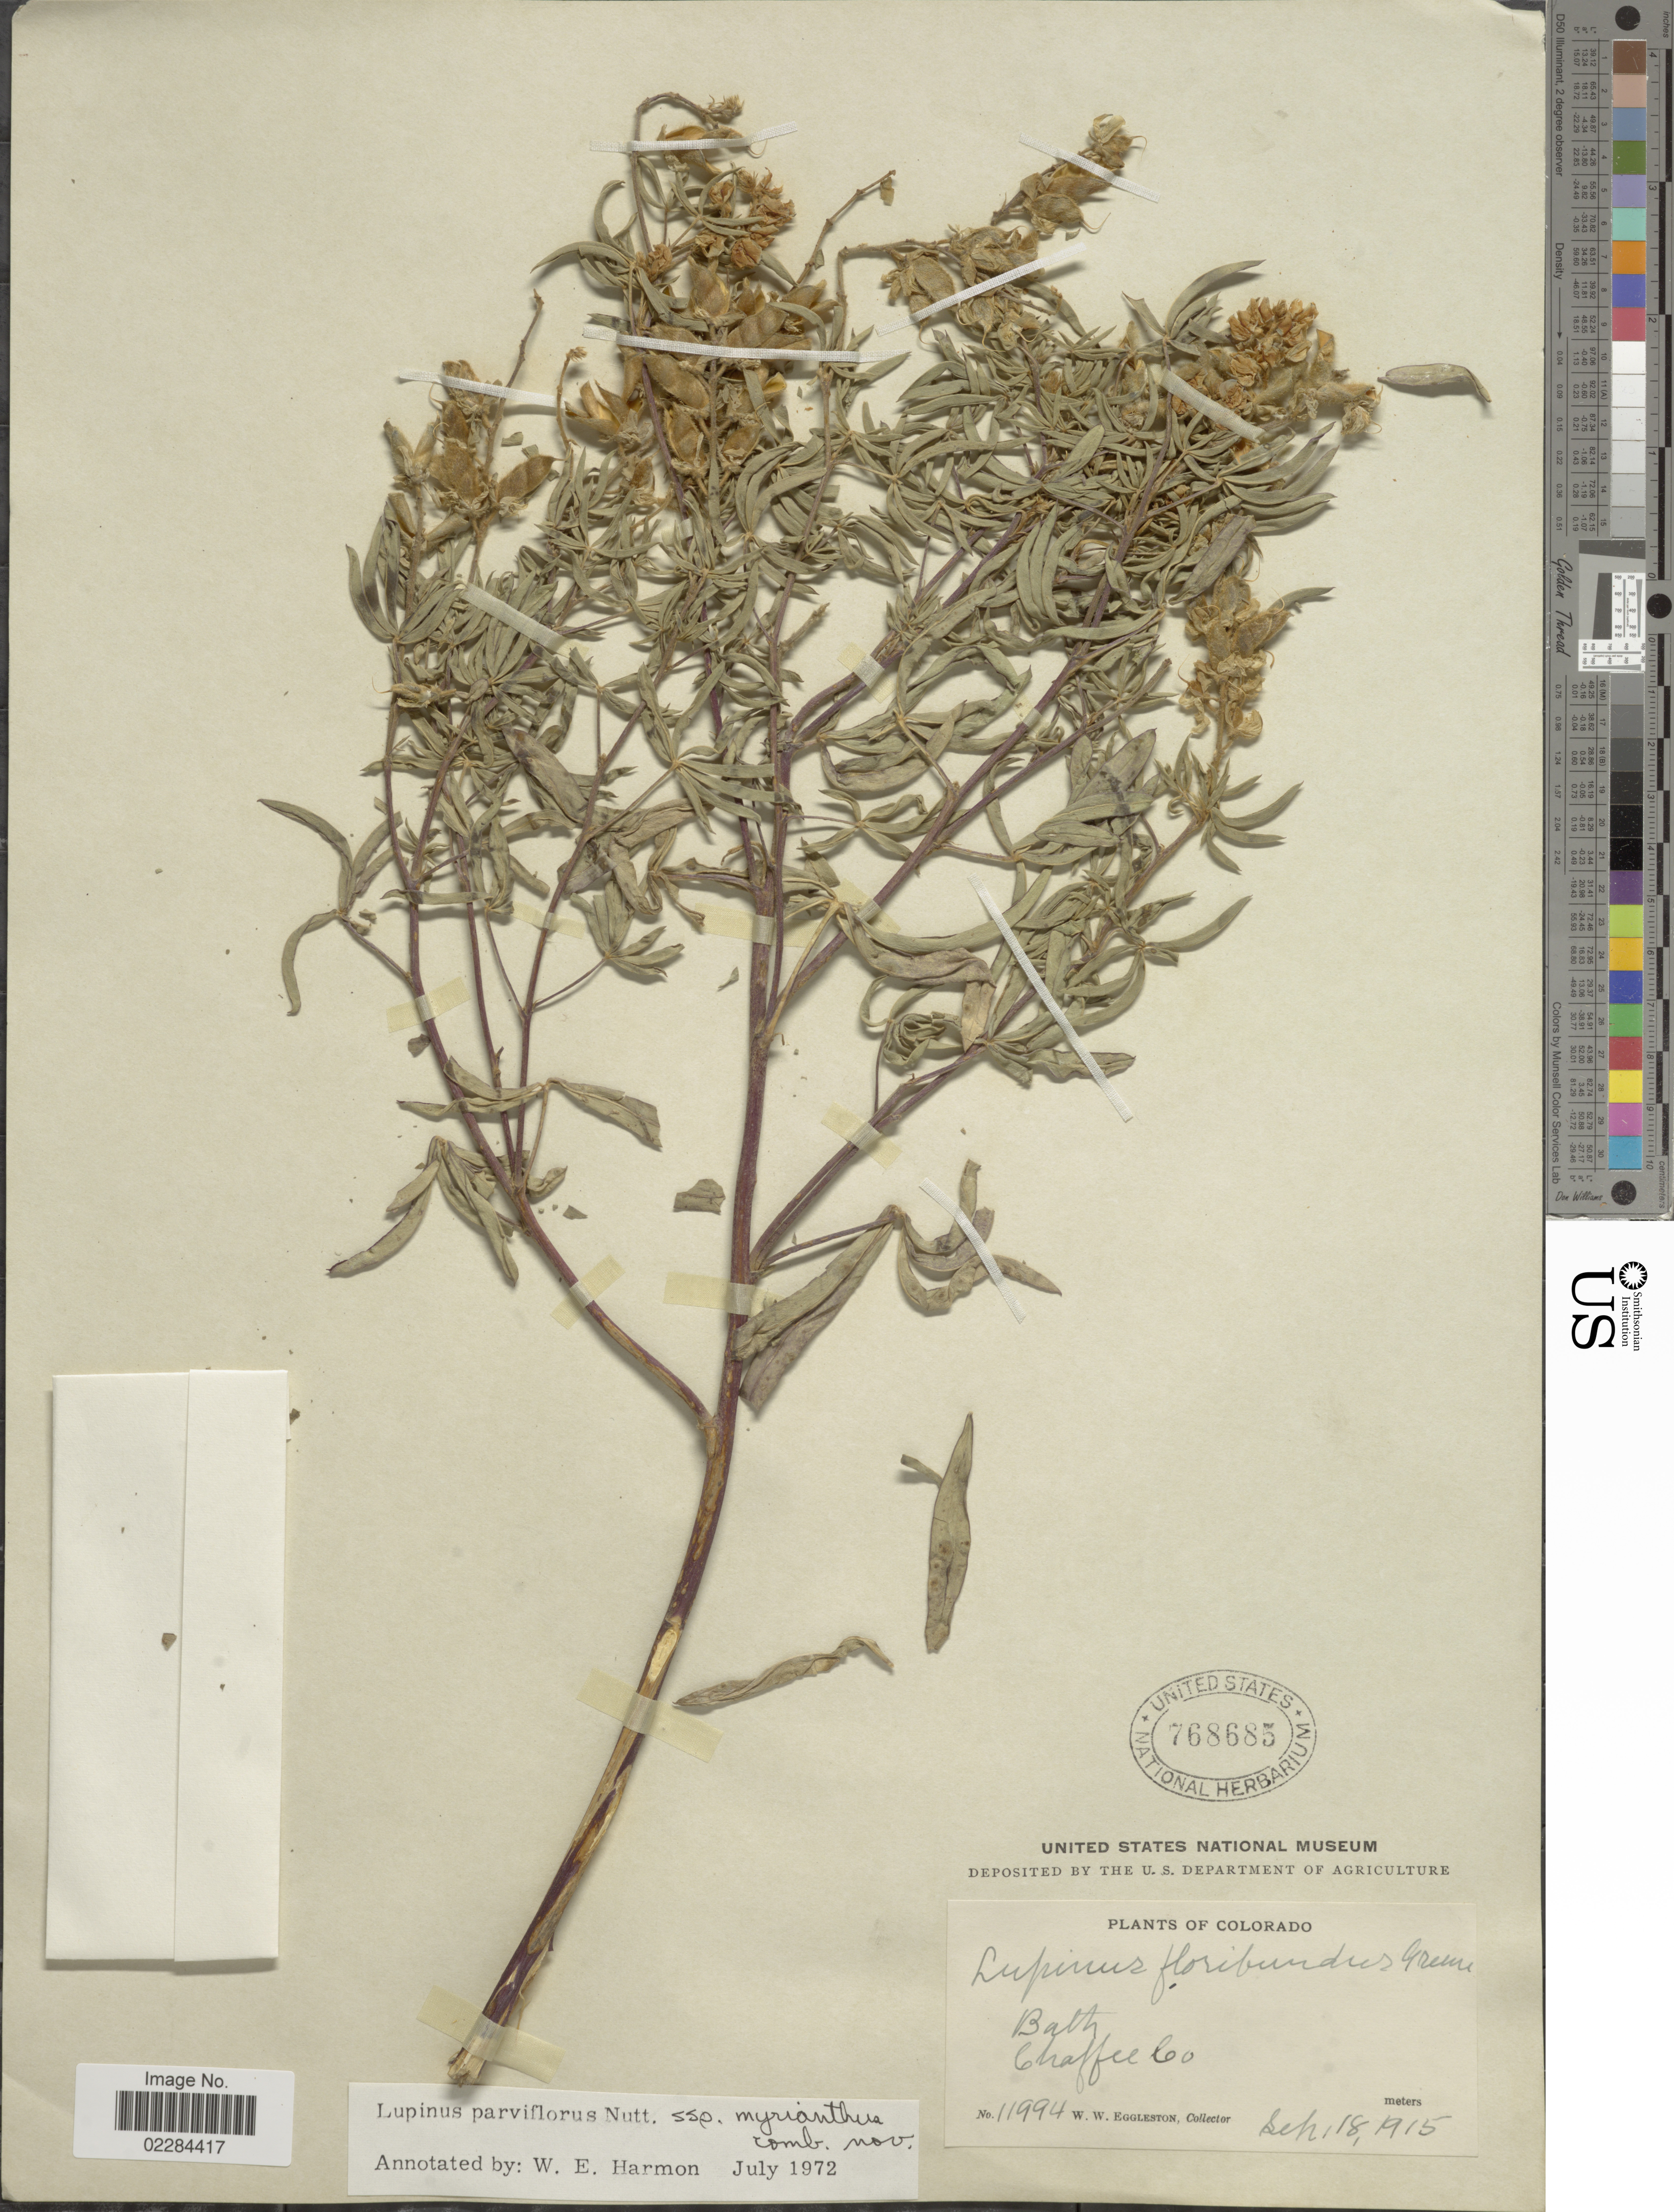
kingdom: Plantae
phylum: Tracheophyta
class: Magnoliopsida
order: Fabales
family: Fabaceae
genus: Lupinus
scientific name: Lupinus argenteus var. myrianthus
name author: (Greene) Isley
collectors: W. W. Eggleston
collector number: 11994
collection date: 1915-09-18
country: United States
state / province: Colorado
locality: Bath. Chaffee Co.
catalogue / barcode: US 768685